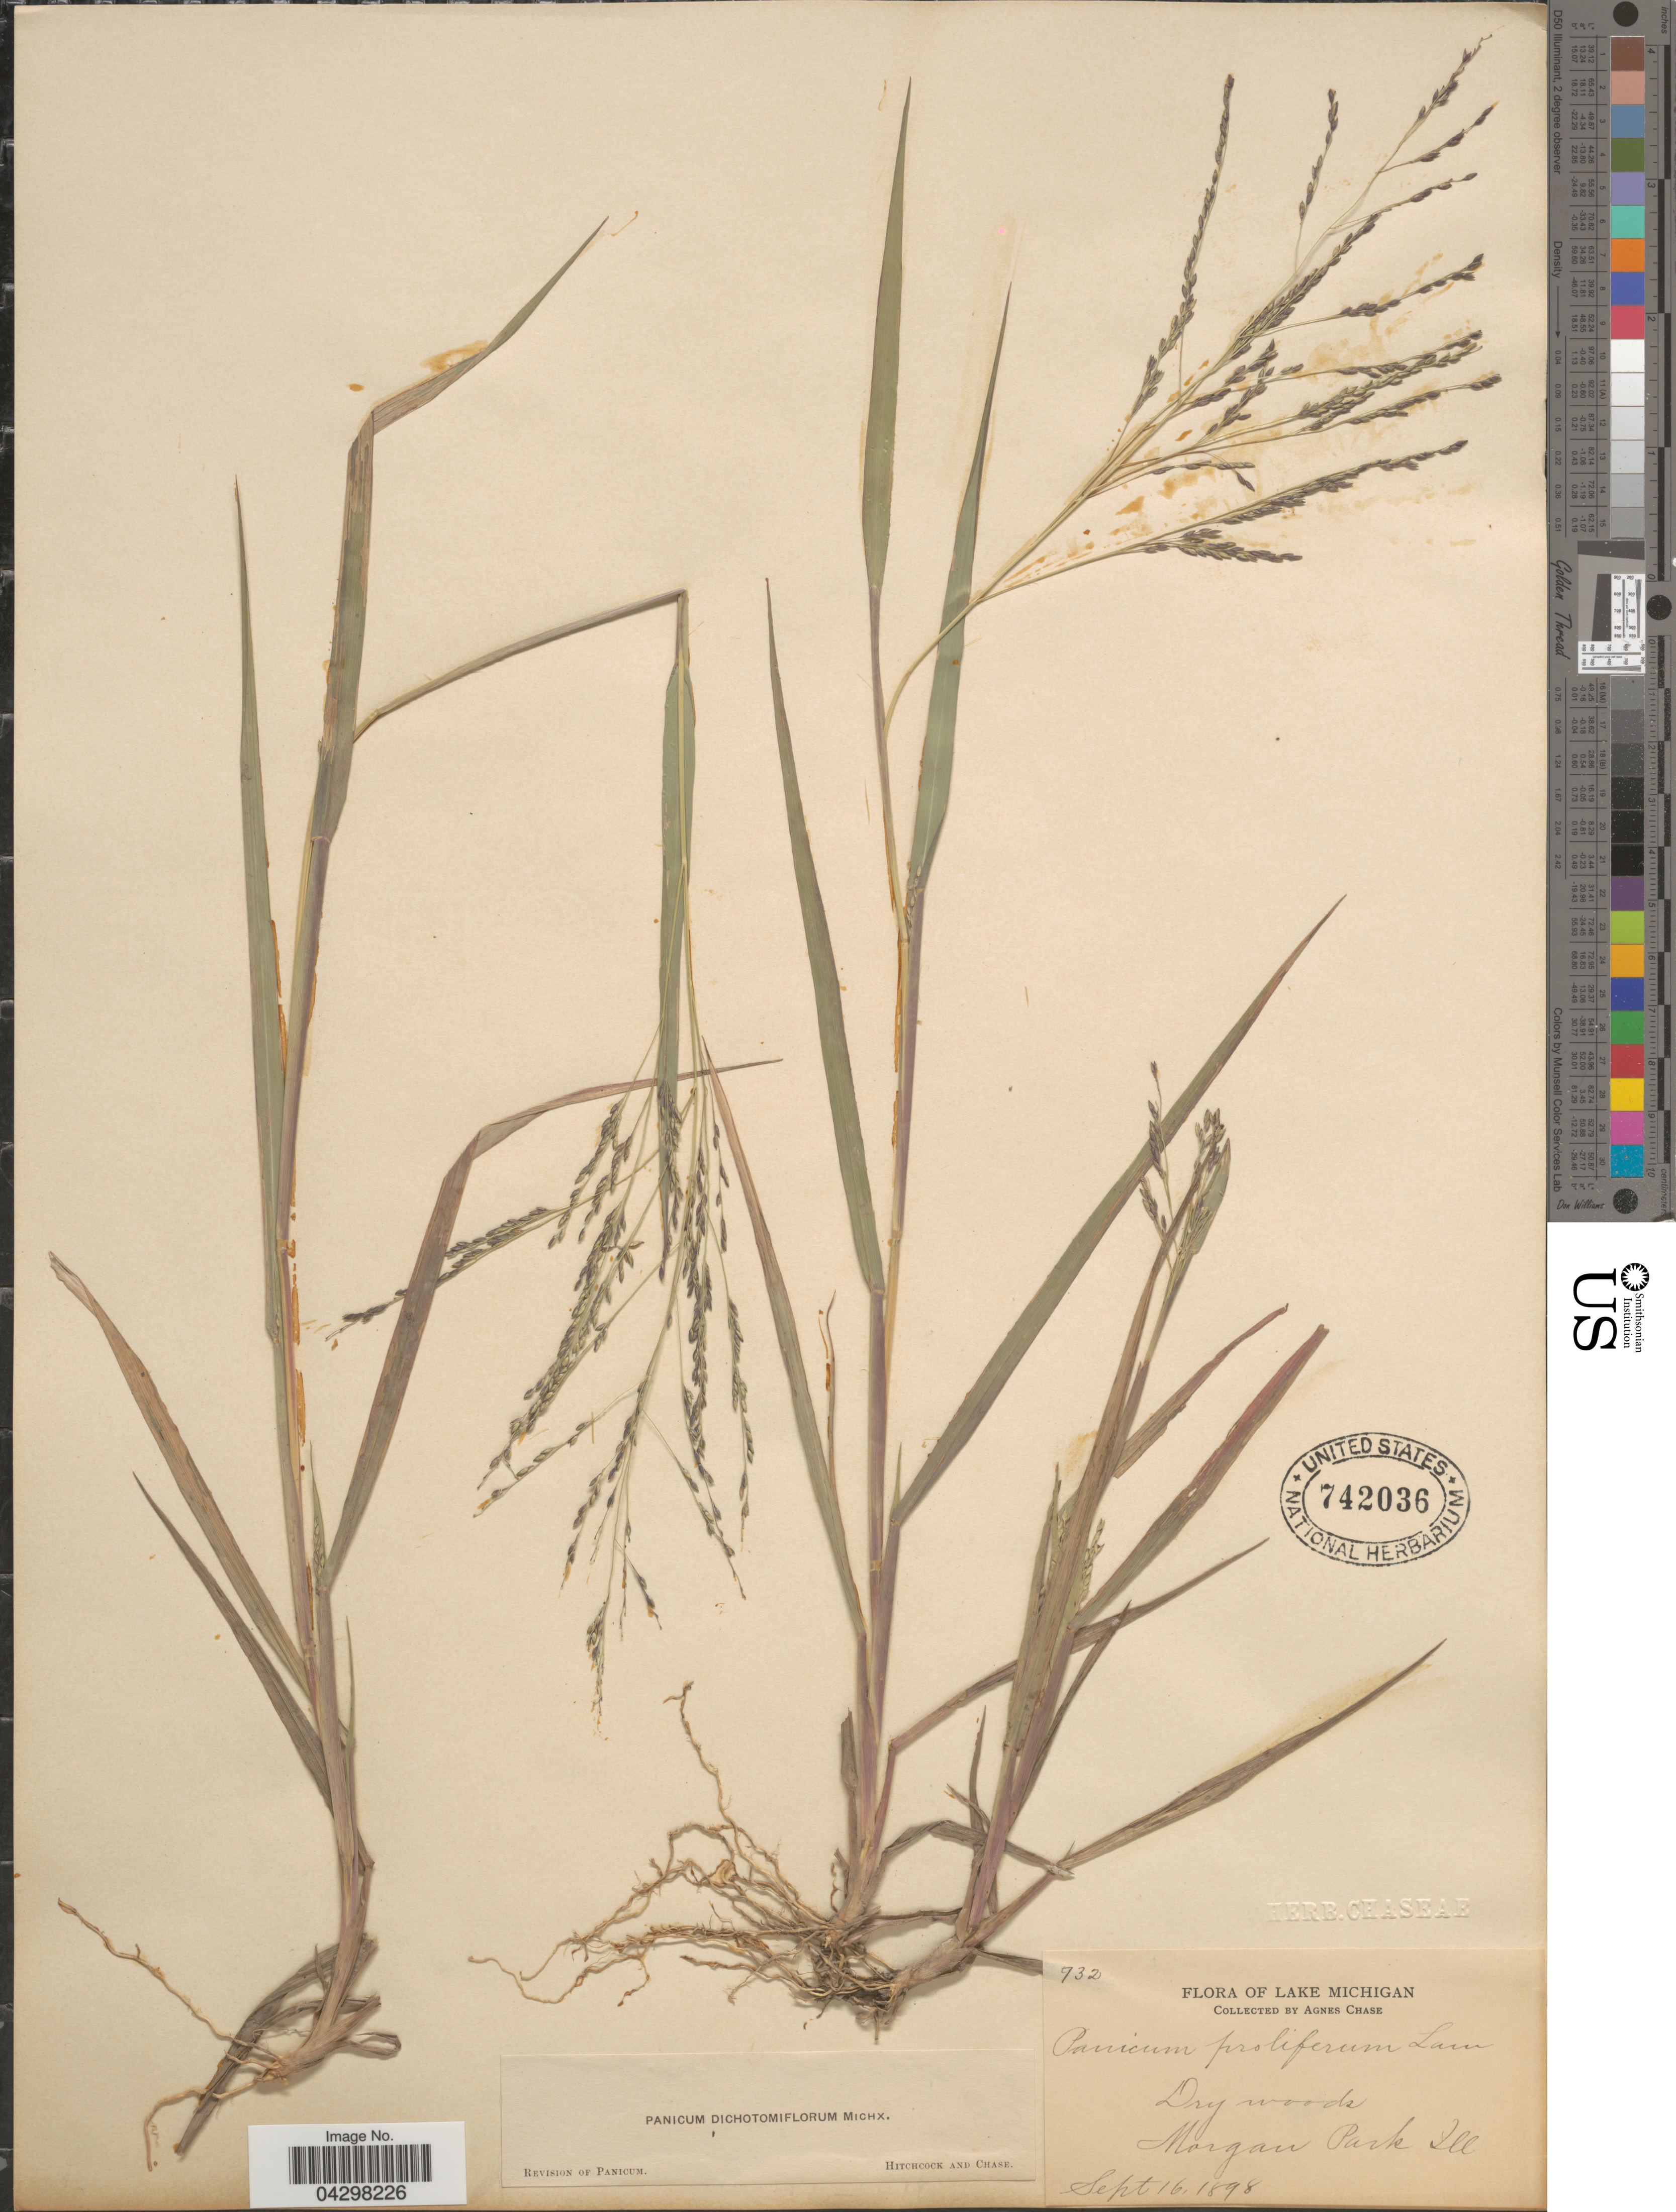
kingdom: Plantae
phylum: Tracheophyta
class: Liliopsida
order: Poales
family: Poaceae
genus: Panicum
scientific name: Panicum dichotomiflorum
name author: Michx.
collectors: A. Chase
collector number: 732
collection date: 1898-09-16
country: United States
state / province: Illinois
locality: Lake Michigan. Dry woods. Morgan Park.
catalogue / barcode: US 742036